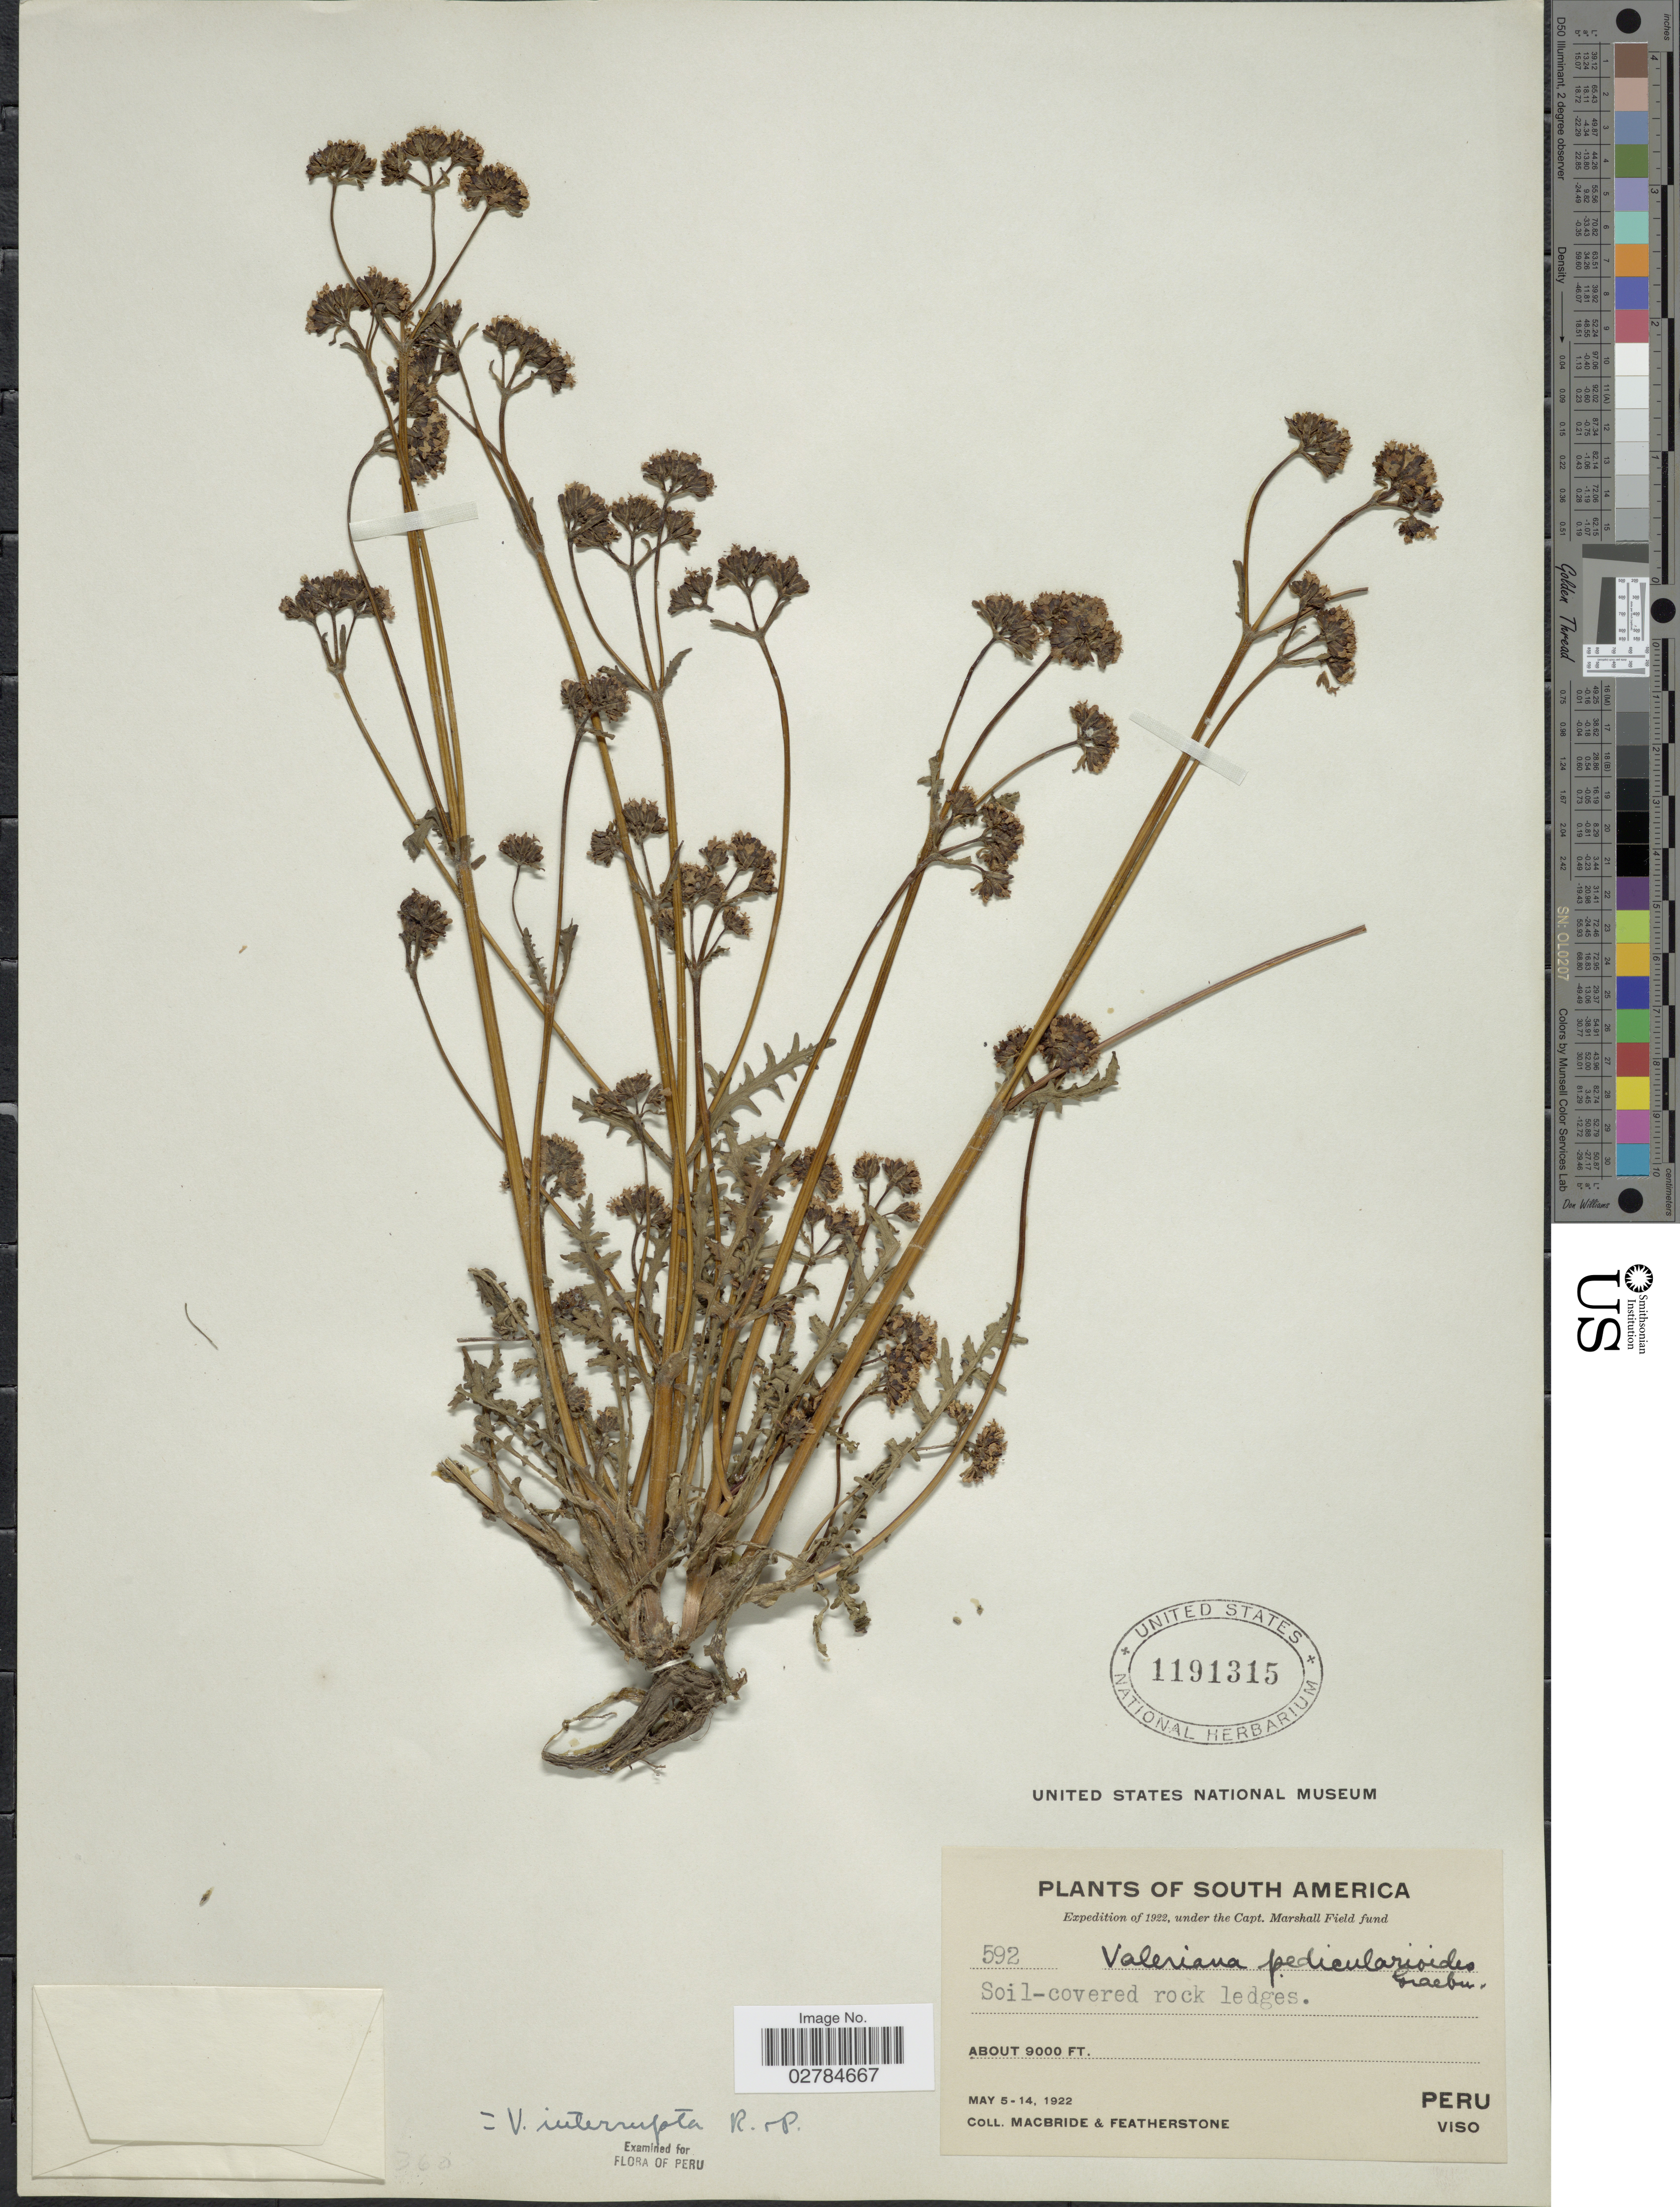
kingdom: Plantae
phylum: Tracheophyta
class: Magnoliopsida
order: Dipsacales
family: Caprifoliaceae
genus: Valeriana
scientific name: Valeriana interrupta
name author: Ruiz & Pav.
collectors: Macbride, -- & -. Featherstone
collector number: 592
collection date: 1922-05-05/1922-05-14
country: Peru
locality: Viso.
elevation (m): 2743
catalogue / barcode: US 1191315